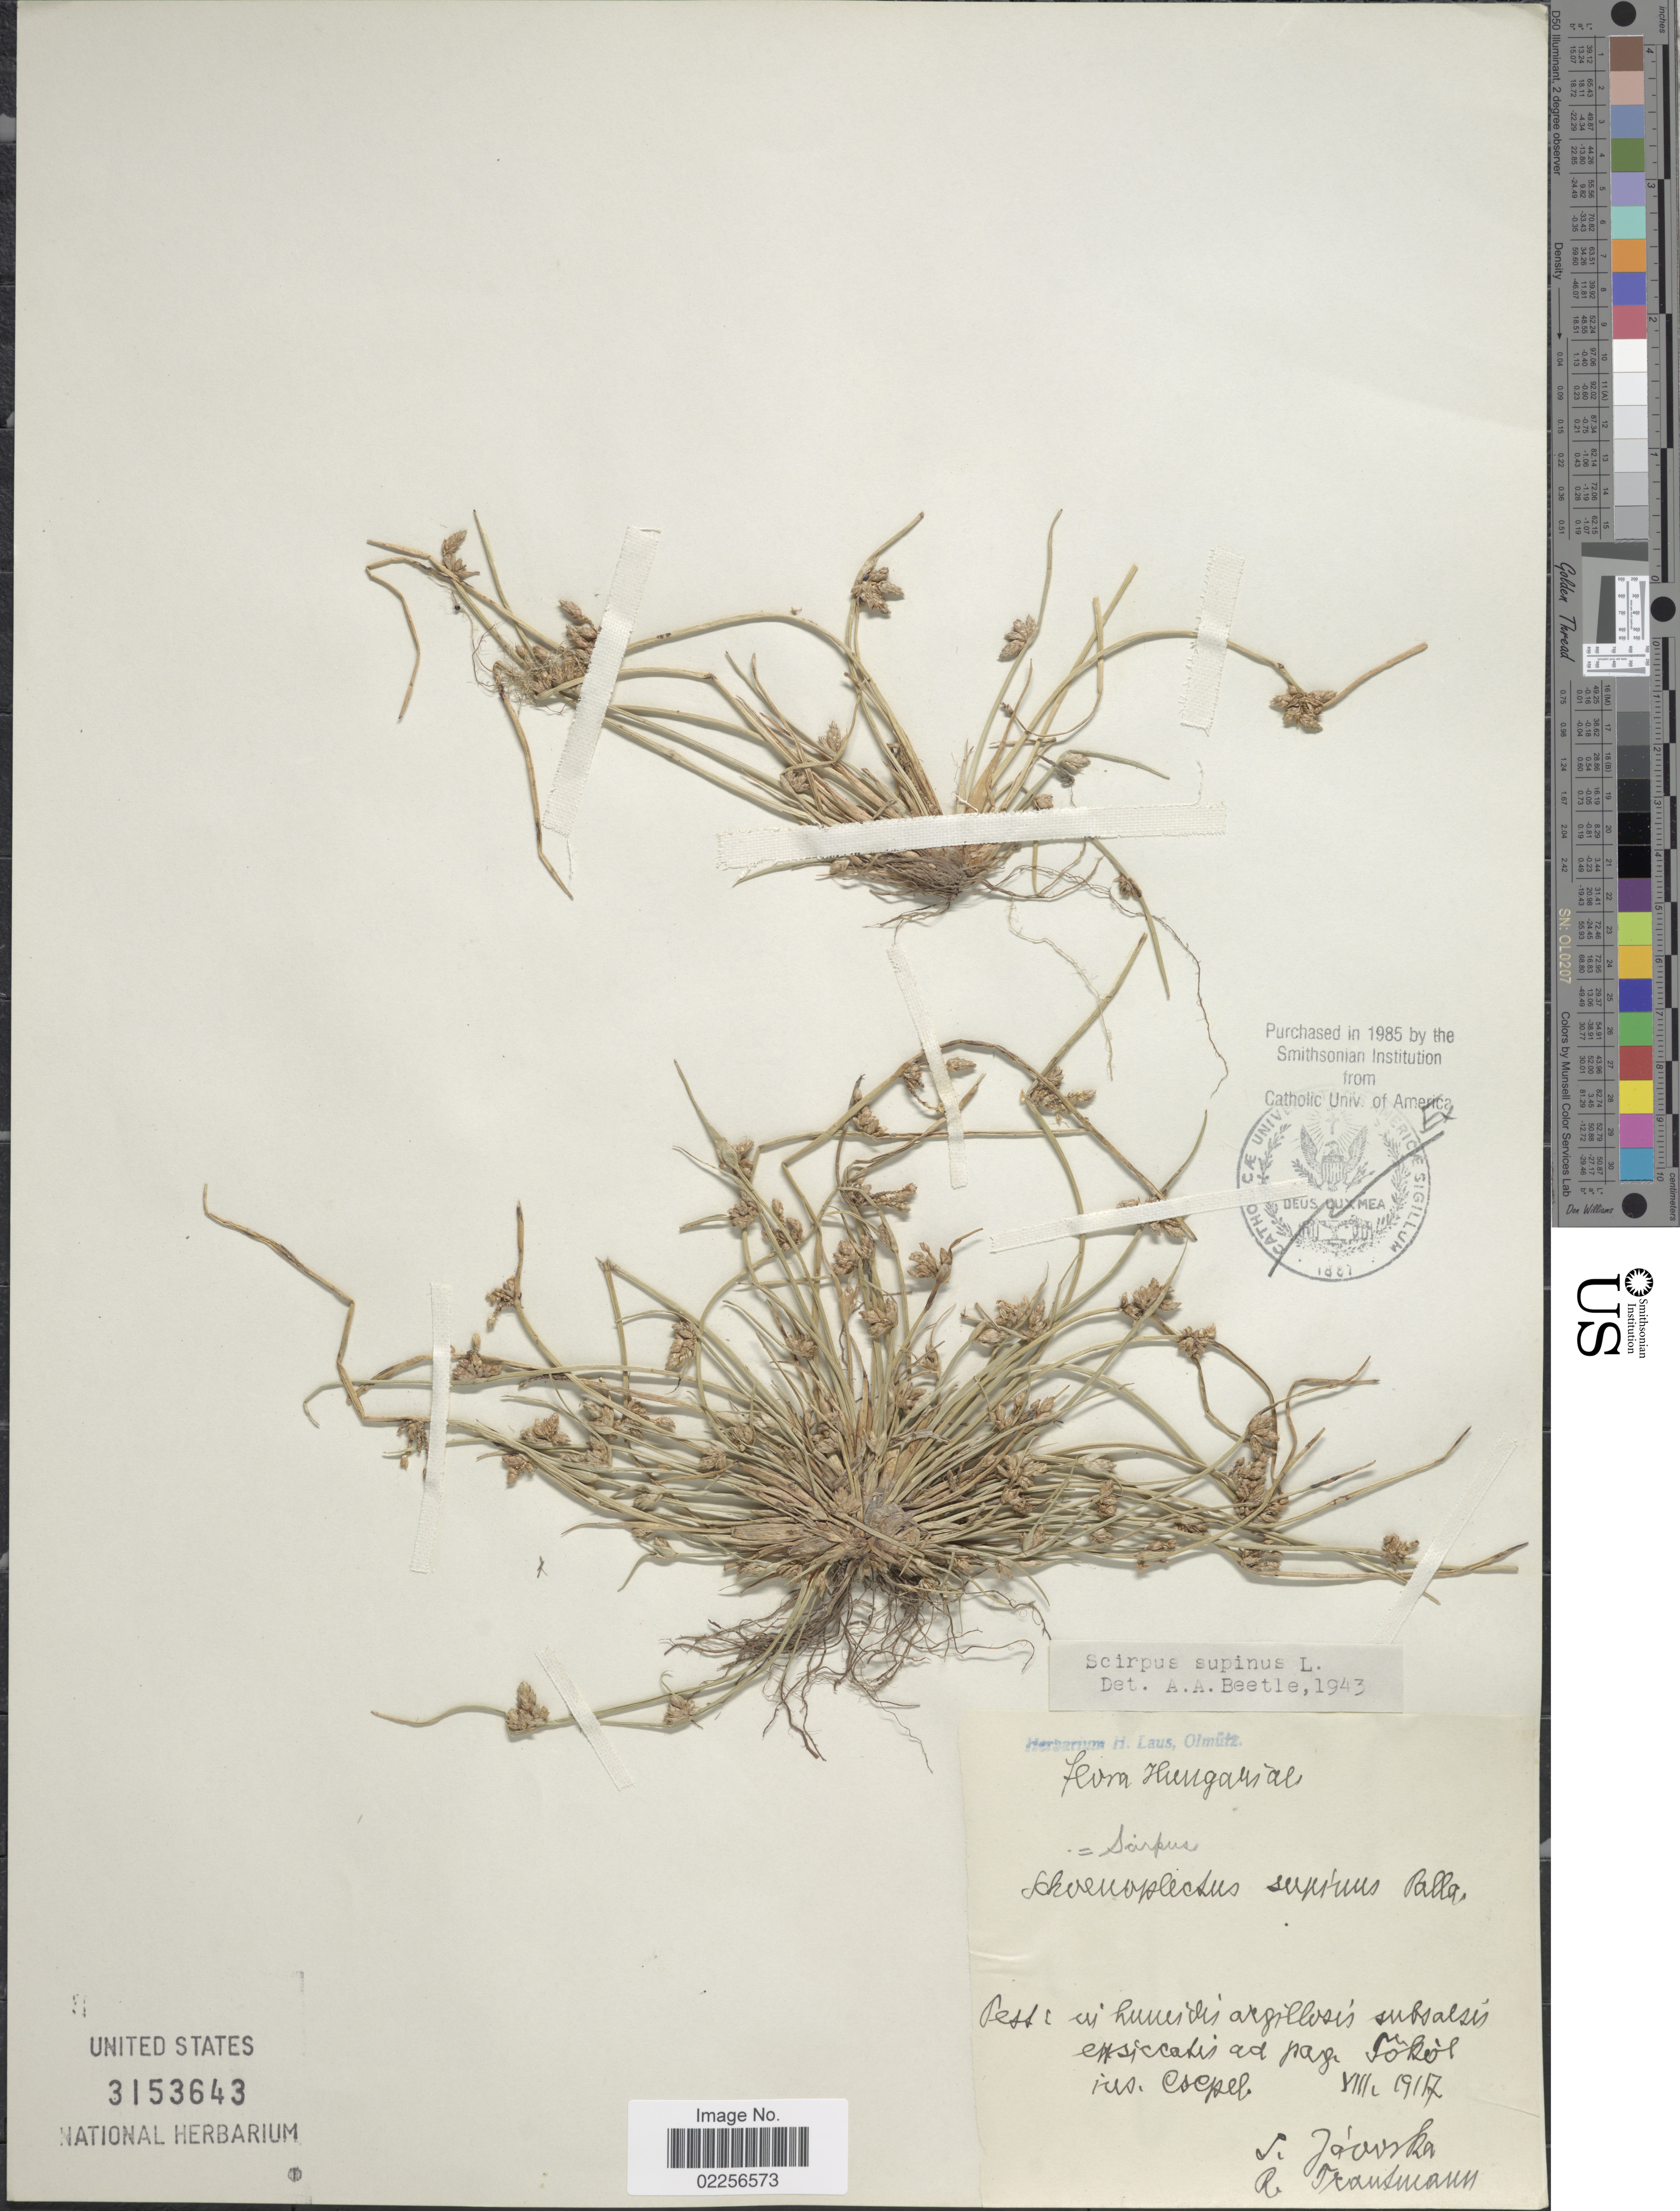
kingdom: Plantae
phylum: Tracheophyta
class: Liliopsida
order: Poales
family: Cyperaceae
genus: Schoenoplectus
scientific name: Schoenoplectus supinus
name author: (L.) Palla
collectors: S. Javorka & R. Trautmann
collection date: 1917-08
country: Hungary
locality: Ad pag. Tokol, Ius. Csepel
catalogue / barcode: US 3153643